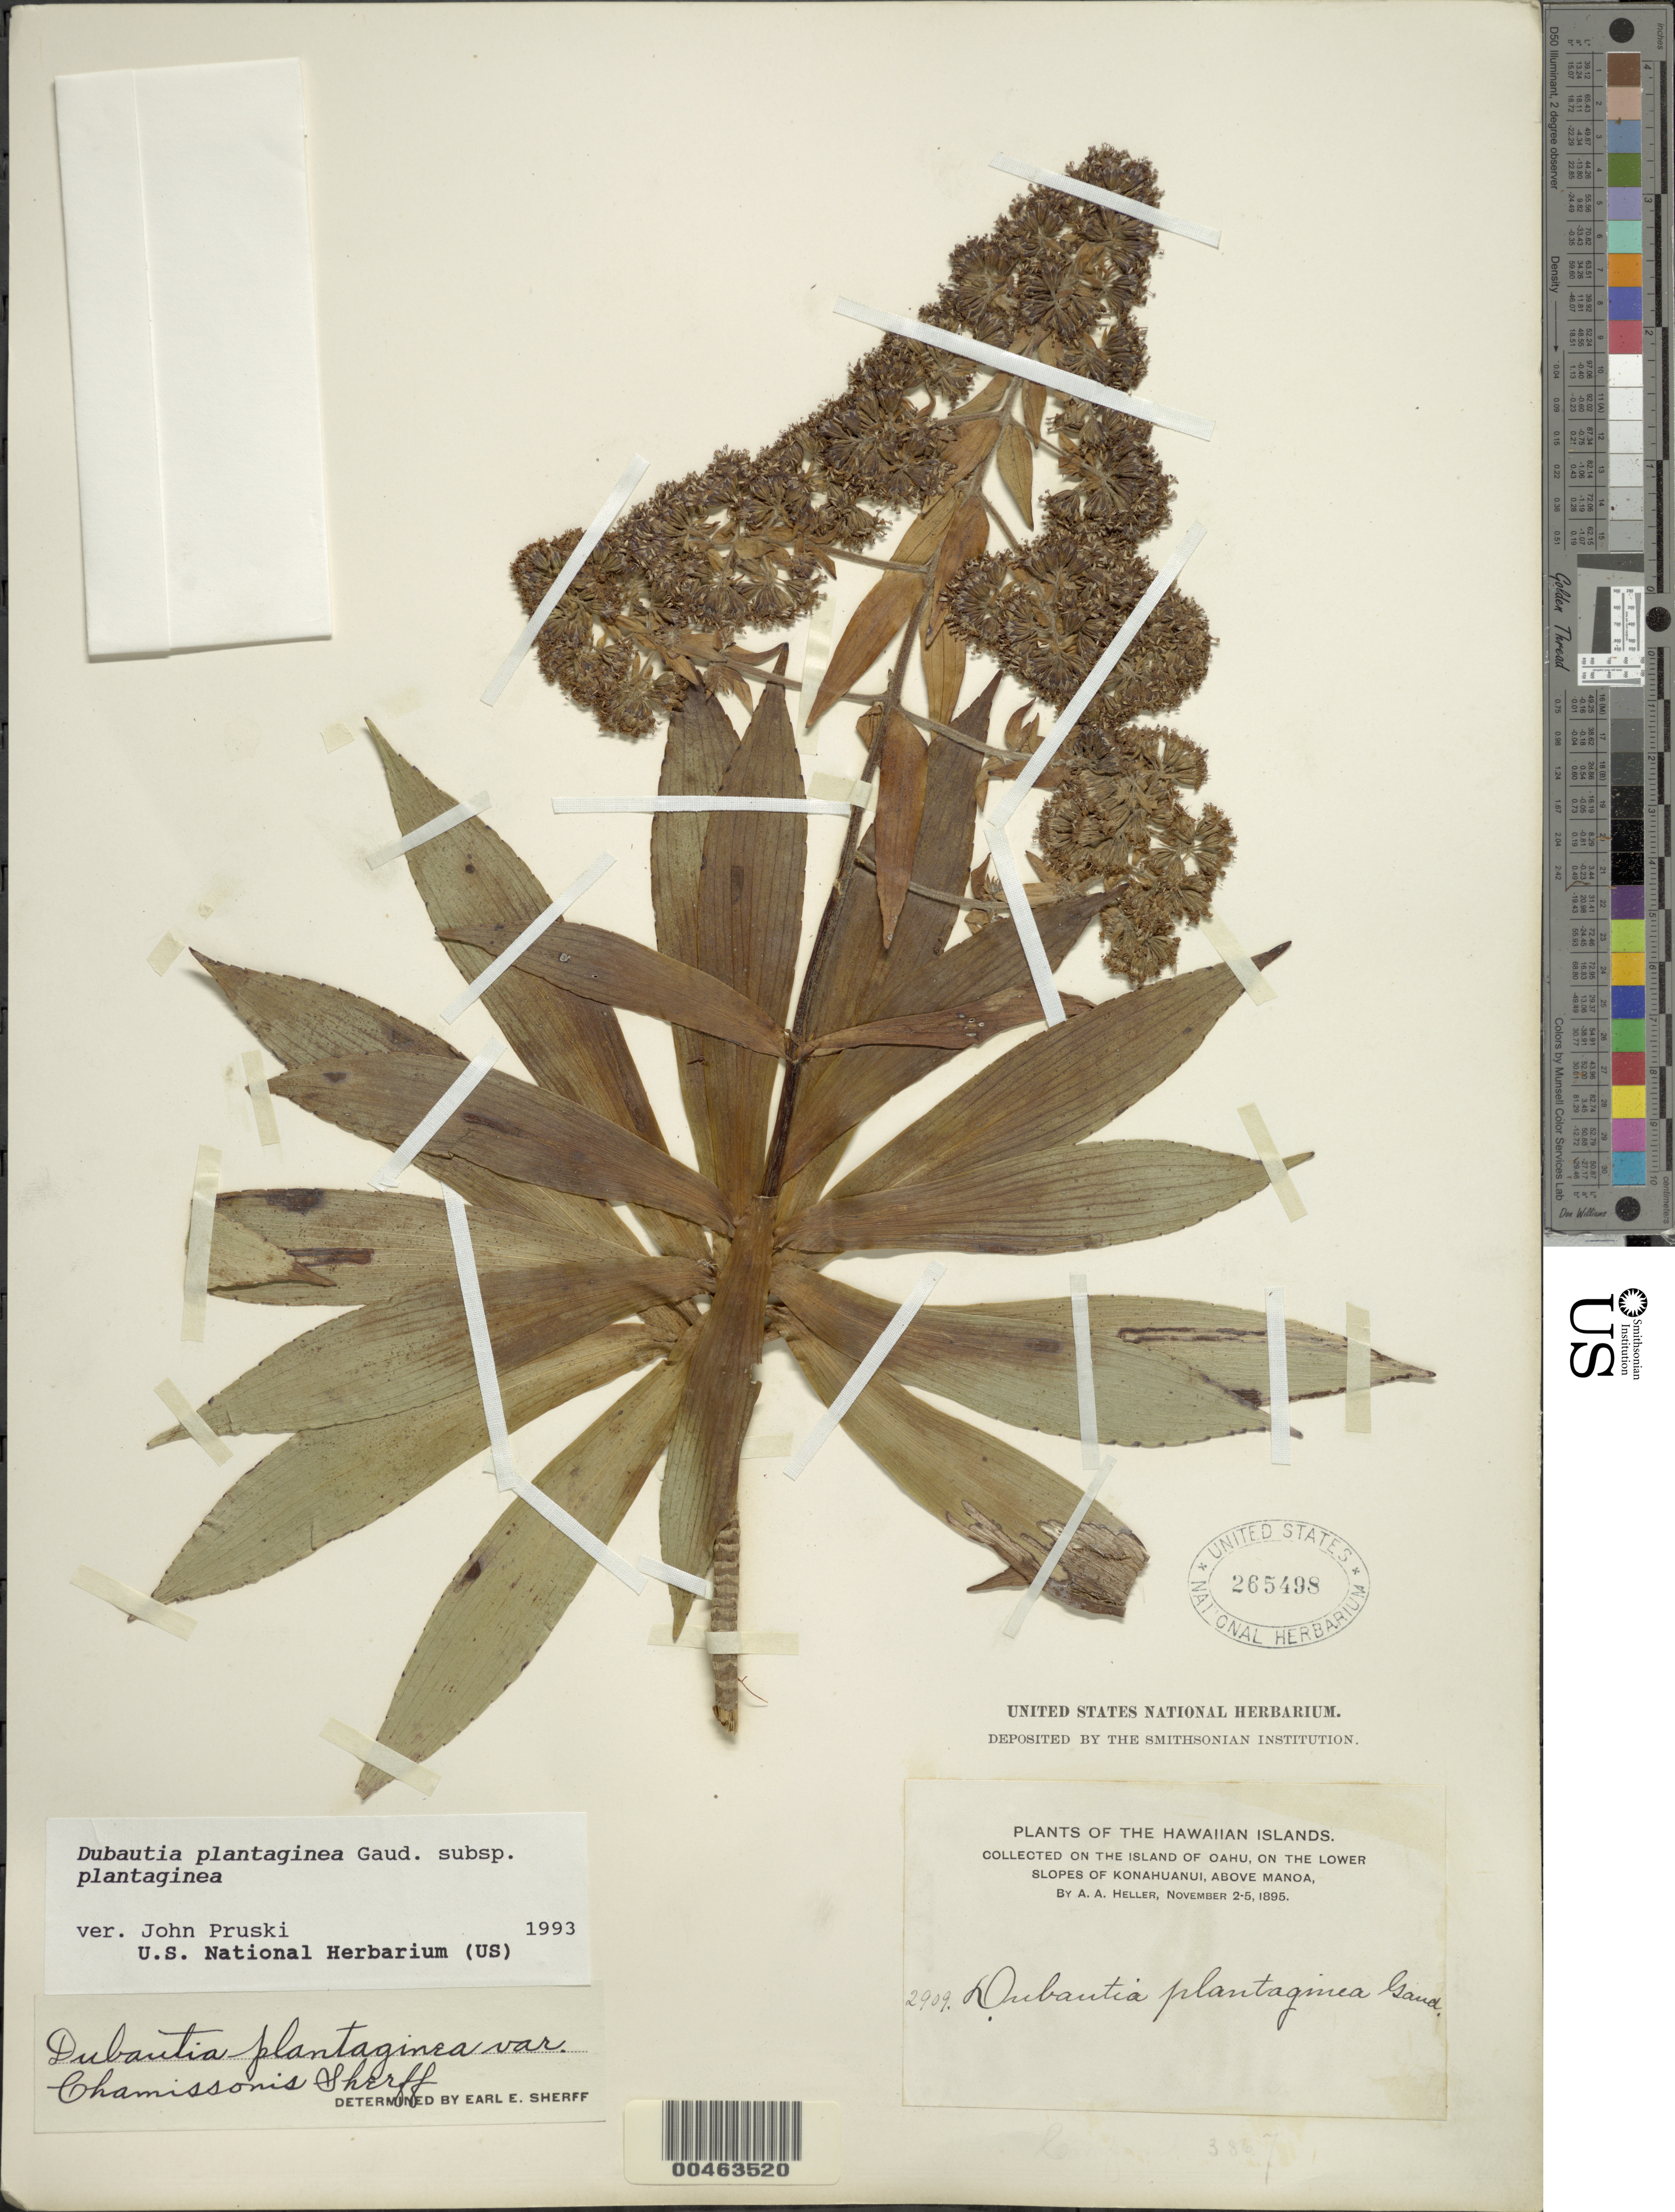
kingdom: Plantae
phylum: Tracheophyta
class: Magnoliopsida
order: Asterales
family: Asteraceae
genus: Dubautia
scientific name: Dubautia plantaginea subsp. plantaginea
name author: Gaudich.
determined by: Pruski, J. F.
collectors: A. A. Heller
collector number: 2909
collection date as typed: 2 Nov 1895 to 5 Nov 1895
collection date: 1895-11-02/1895-11-05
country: United States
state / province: Hawaii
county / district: Honolulu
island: Oahu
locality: On the lower slopes of Konahuanui, above Manoa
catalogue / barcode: US 265498